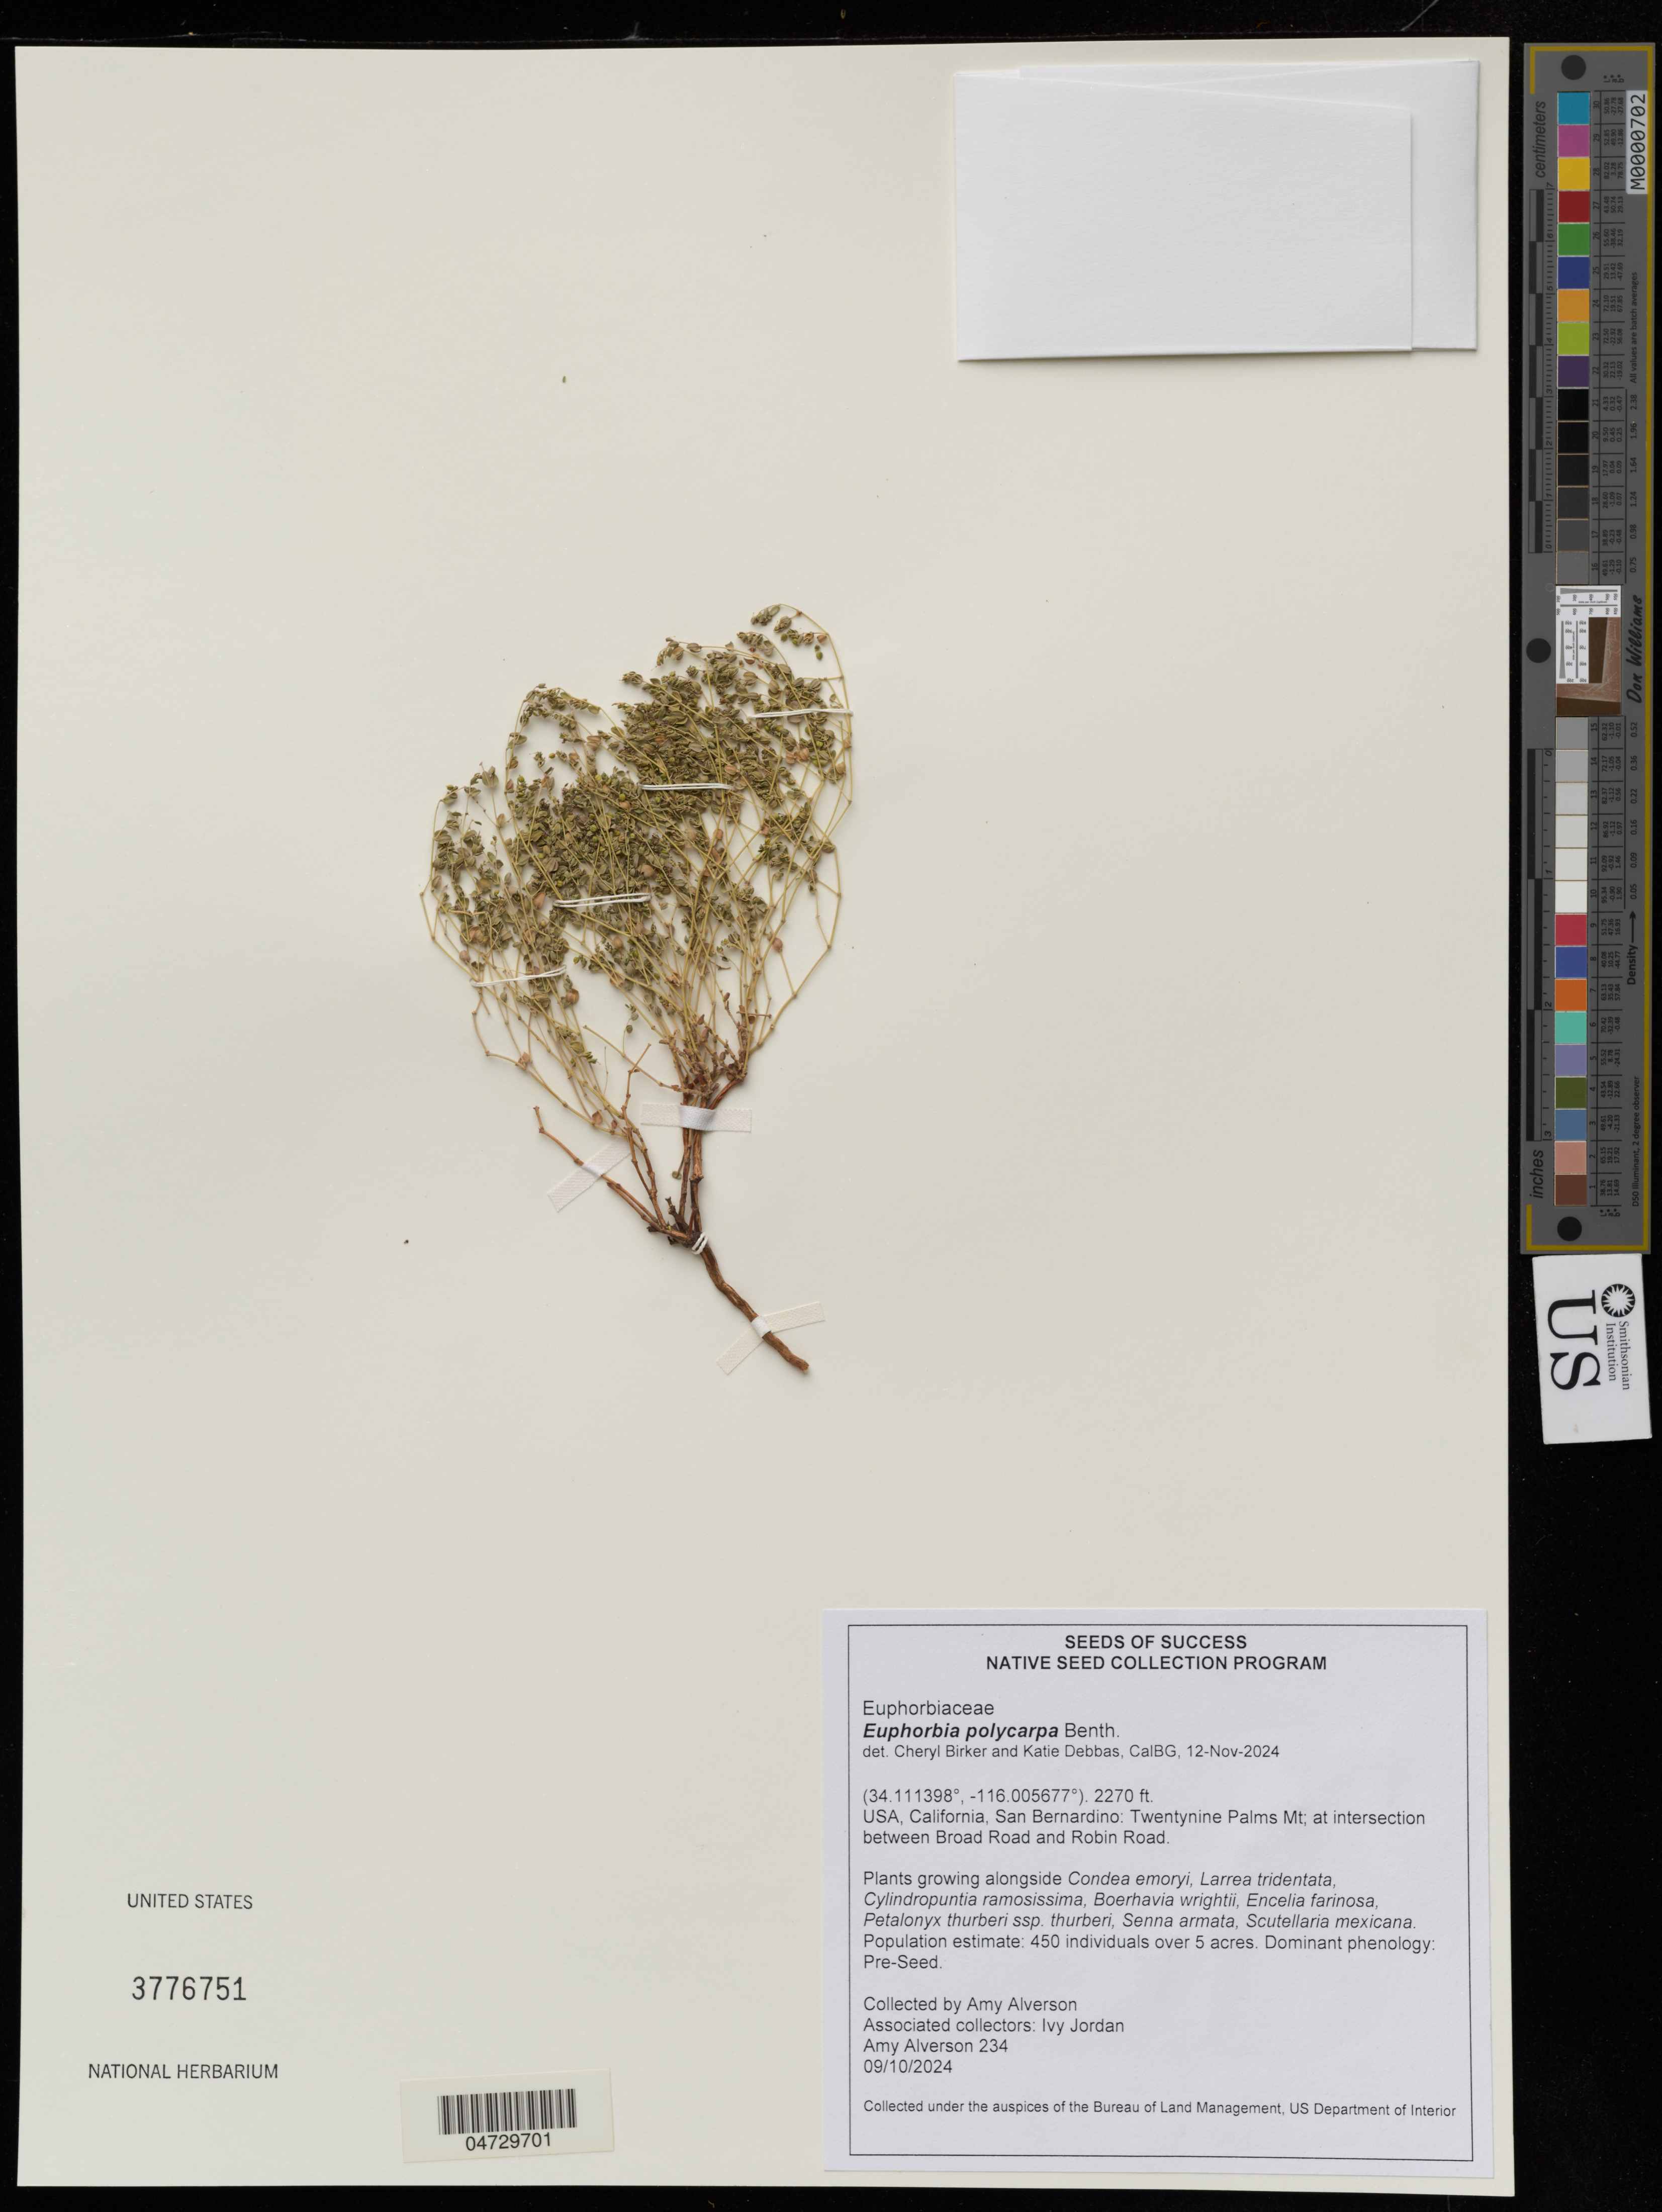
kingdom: Plantae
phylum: Tracheophyta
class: Magnoliopsida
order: Malpighiales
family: Euphorbiaceae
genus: Euphorbia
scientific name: Euphorbia polycarpa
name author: Benth.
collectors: A. Alverson & I. Jordan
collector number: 234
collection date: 2024-09-10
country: United States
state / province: California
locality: San Bernardino: Twentynine Palm Mt; at intersection between Broad Road and Robin Road.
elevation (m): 692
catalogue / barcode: US 3776751